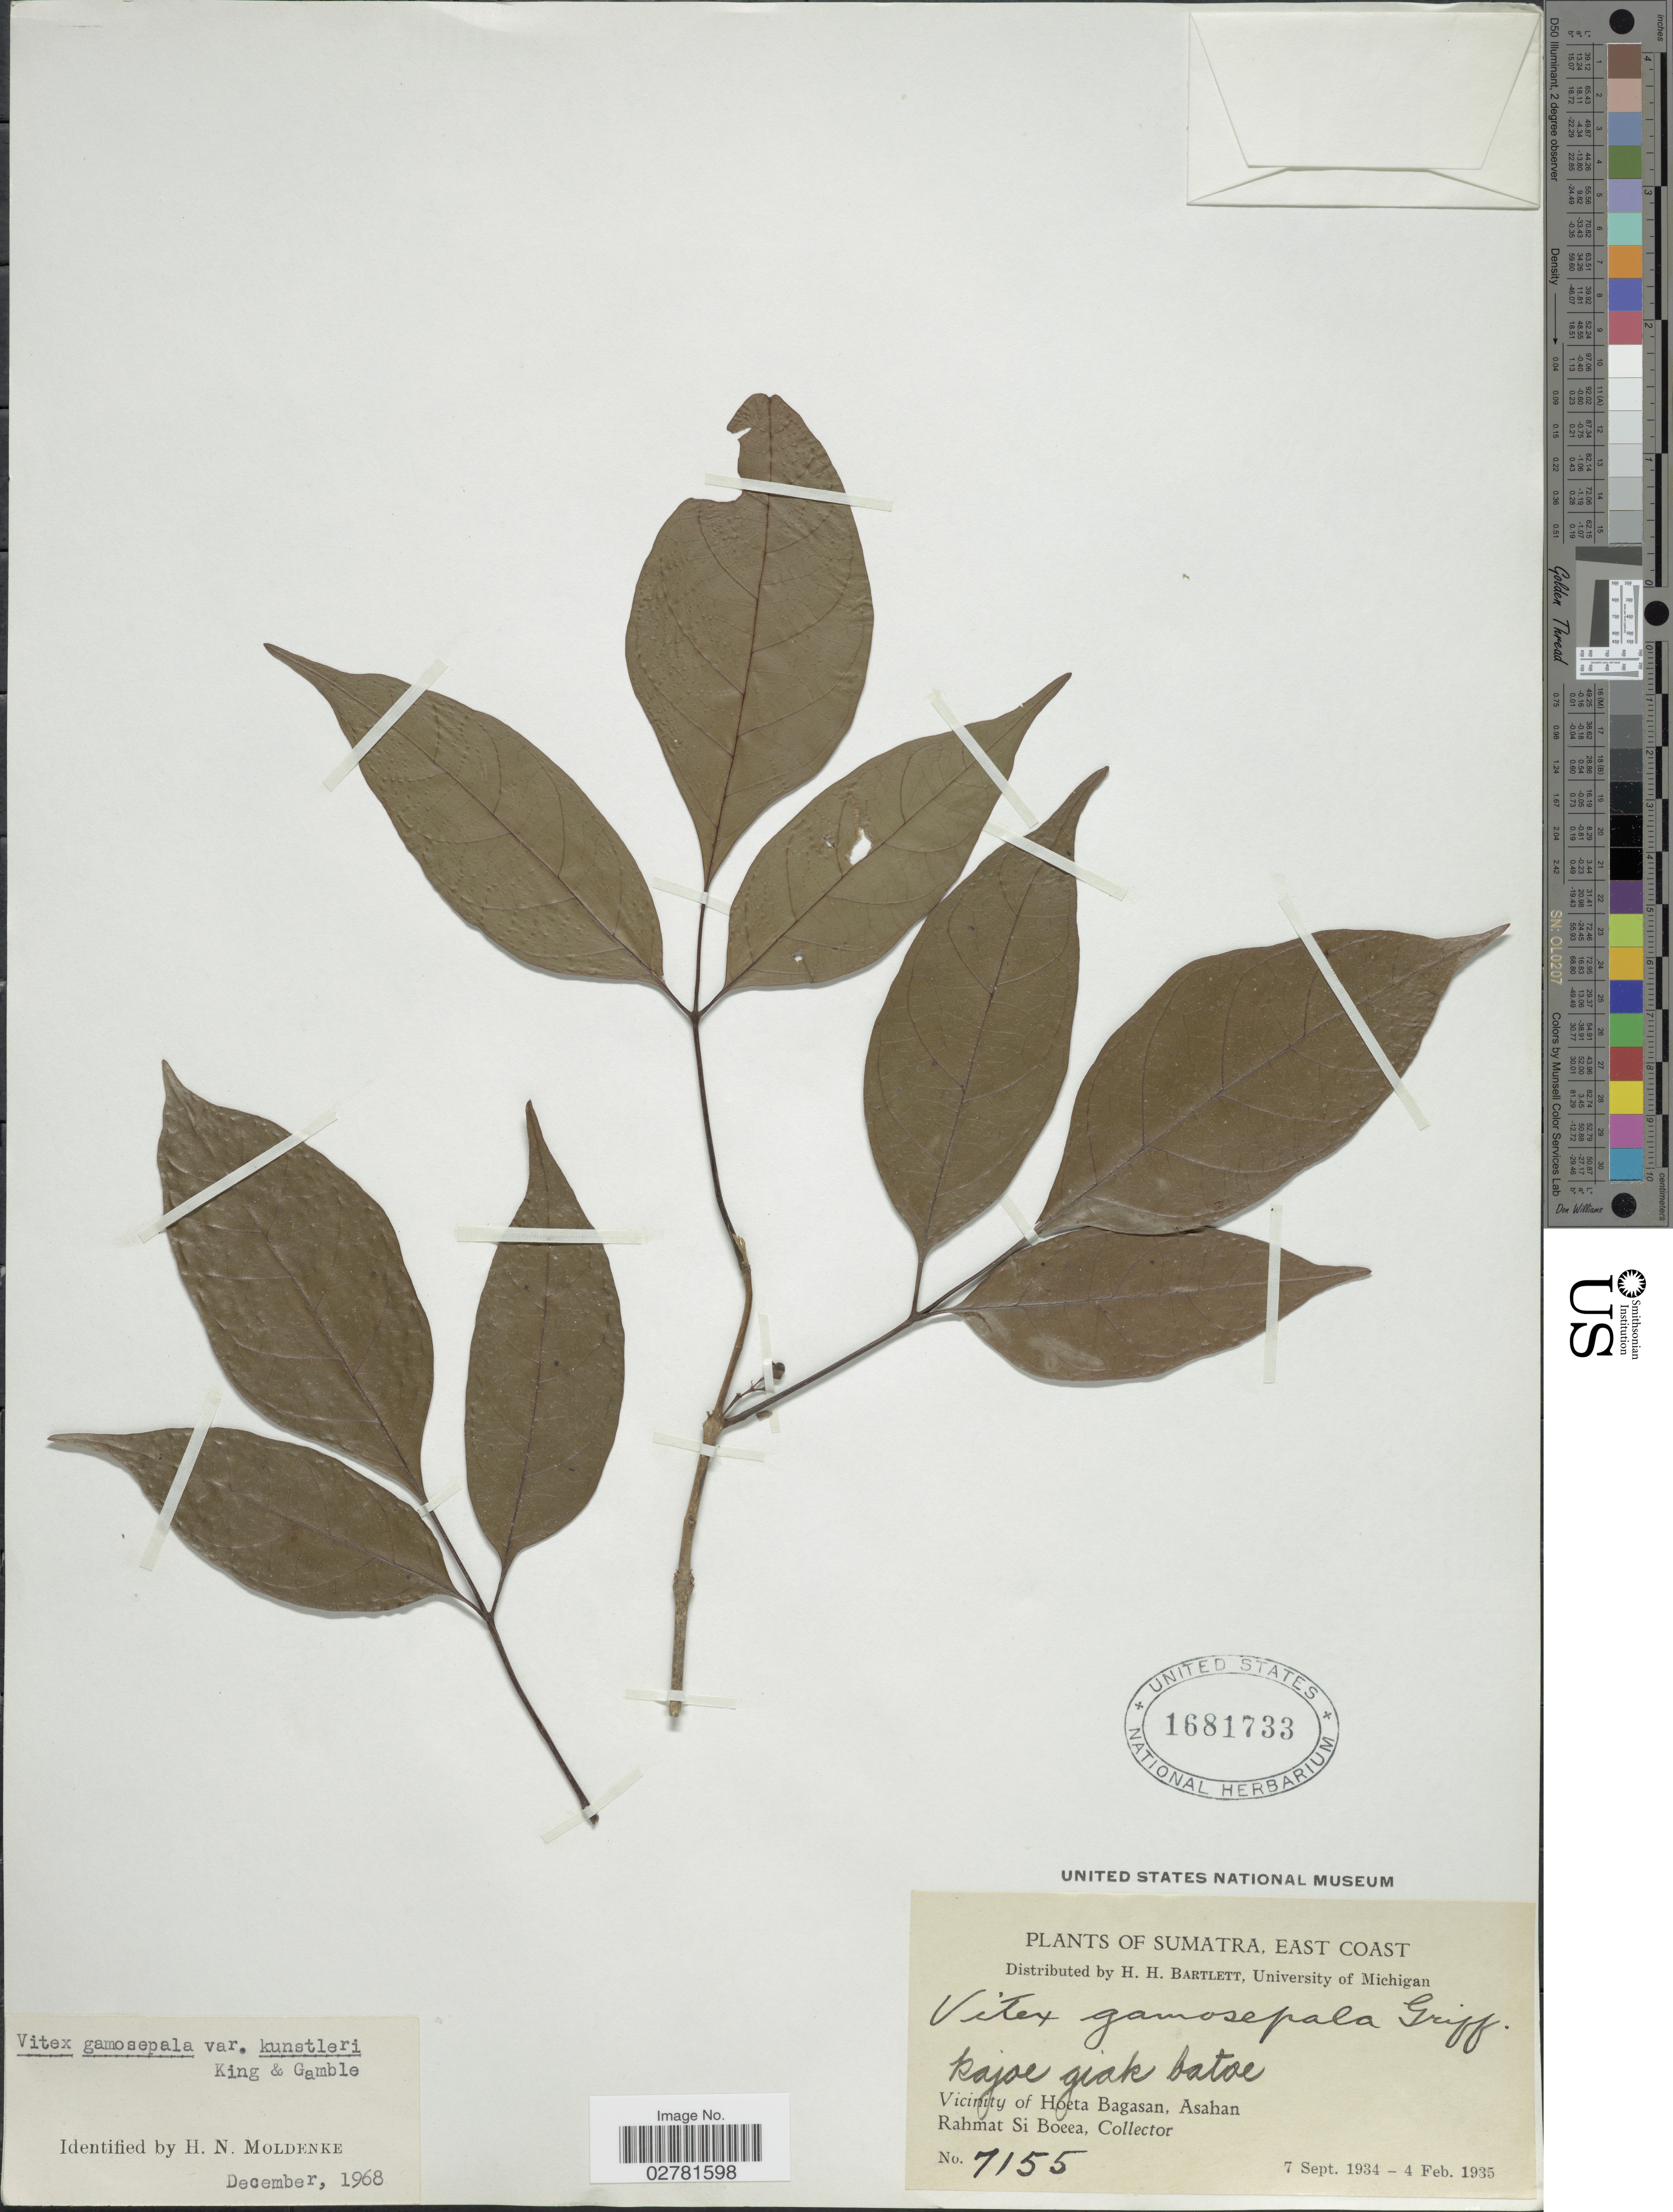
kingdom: Plantae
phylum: Tracheophyta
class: Magnoliopsida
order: Lamiales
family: Lamiaceae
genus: Vitex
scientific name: Vitex gamosepala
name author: Griff.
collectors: Rahmat Si Boeea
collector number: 7155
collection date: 1934-09-07/1935-02-04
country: Indonesia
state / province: Sumatra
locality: East Coast. Vicinity of Hoeta Bagasan, Asahan.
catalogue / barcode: US 1681733